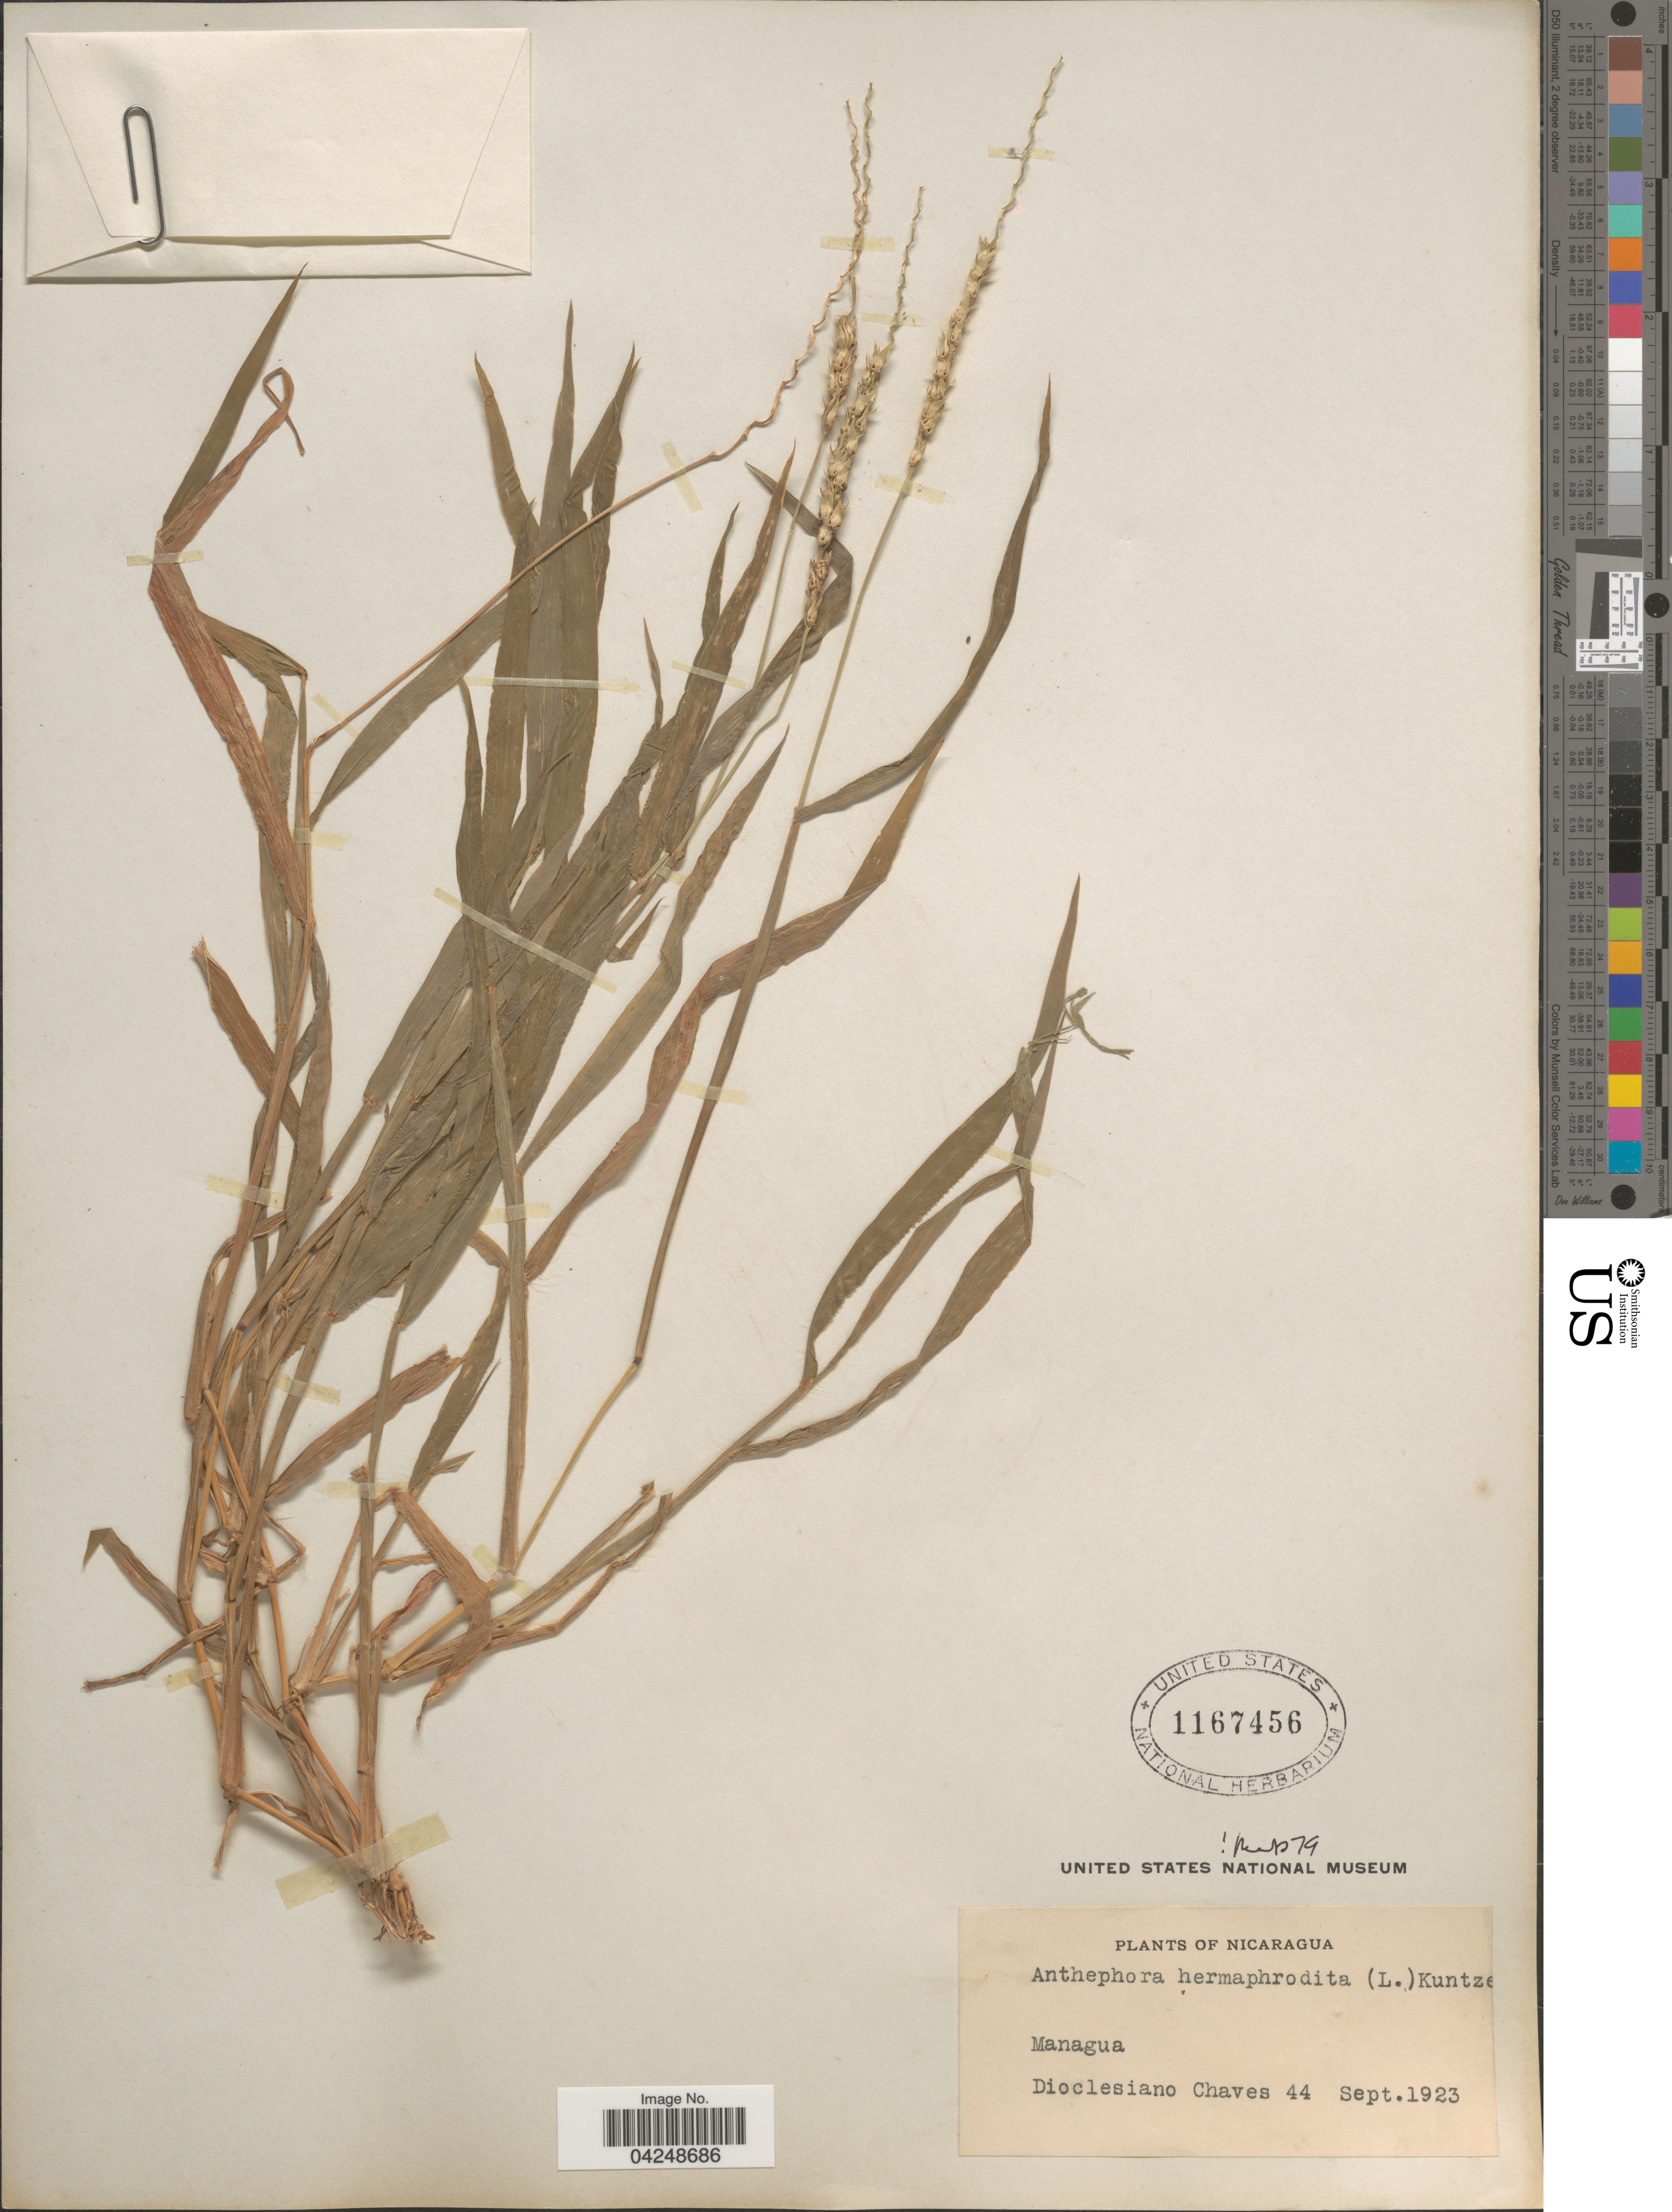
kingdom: Plantae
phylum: Tracheophyta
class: Liliopsida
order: Poales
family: Poaceae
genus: Anthephora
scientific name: Anthephora hermaphrodita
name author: (L.) Kuntze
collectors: D. Chaves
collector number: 44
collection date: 1923-09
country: Nicaragua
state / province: Managua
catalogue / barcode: US 1167456